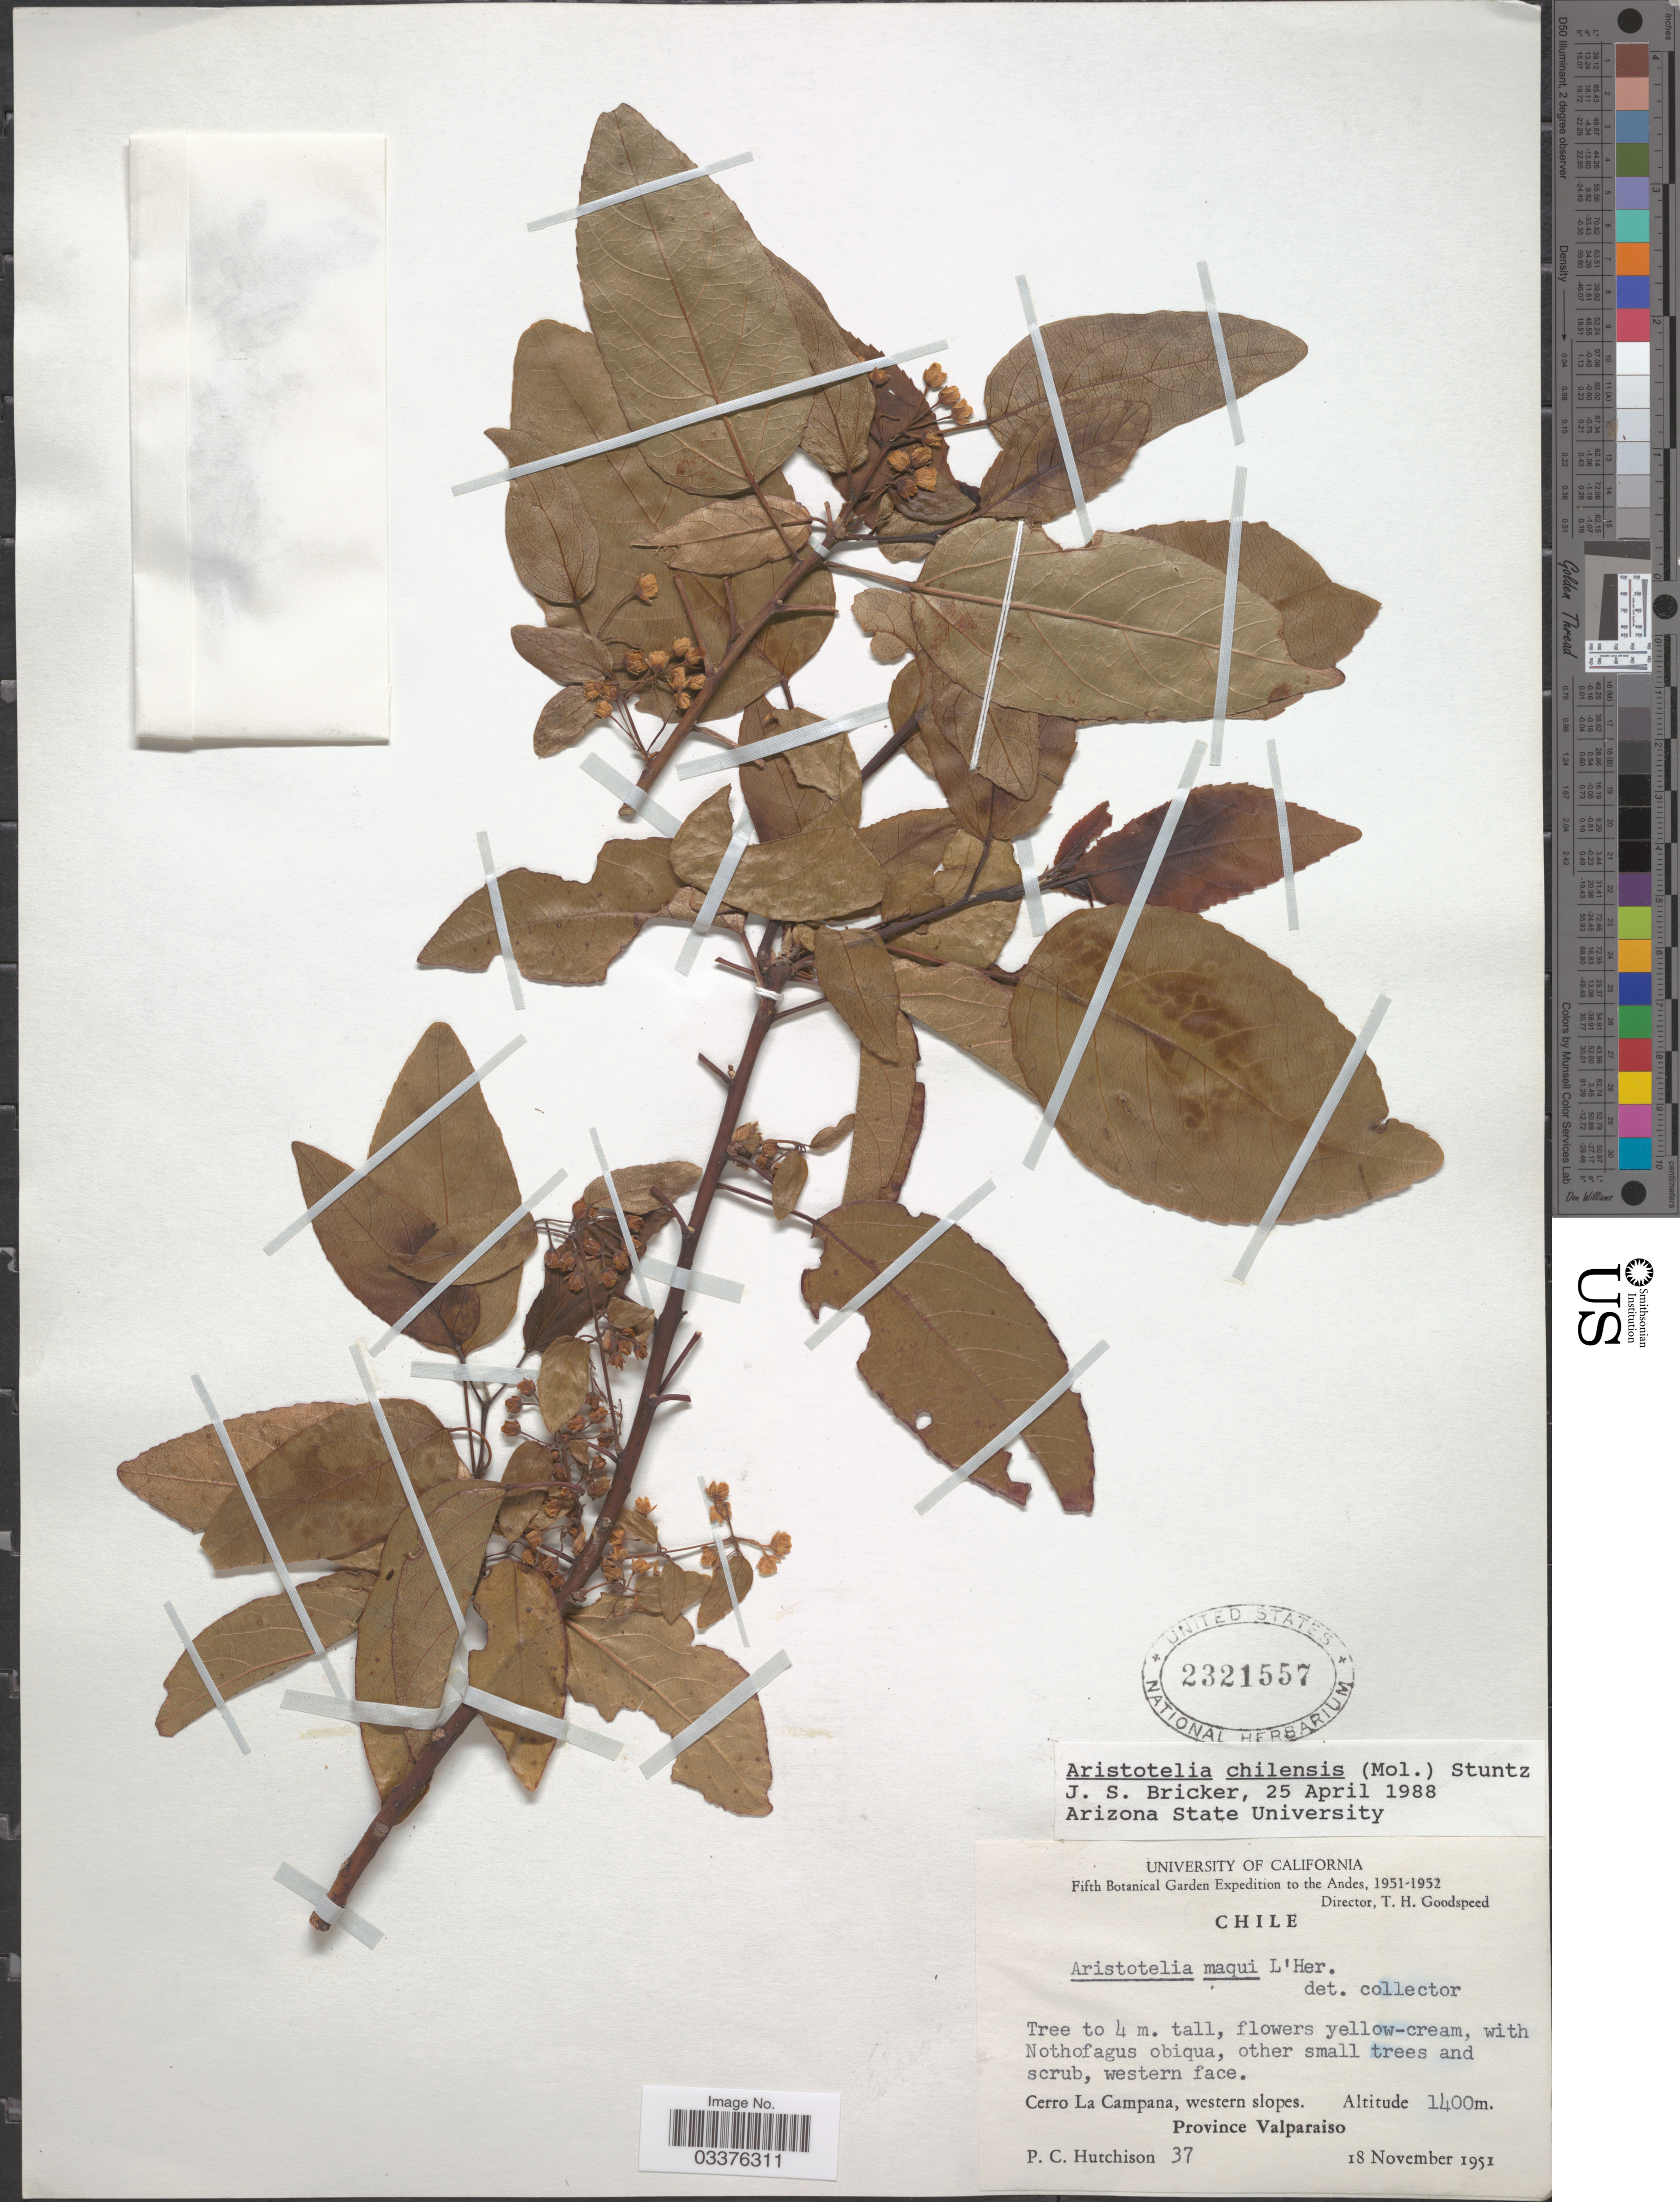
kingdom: Plantae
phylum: Tracheophyta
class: Magnoliopsida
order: Oxalidales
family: Elaeocarpaceae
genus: Aristotelia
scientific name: Aristotelia sp.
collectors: P. C. Hutchison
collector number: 37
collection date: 1951-11-18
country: Chile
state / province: Valparaíso (V)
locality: Andes. Cerro La Campana, western slopes. Province Valparaiso.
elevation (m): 1400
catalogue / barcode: US 2321557